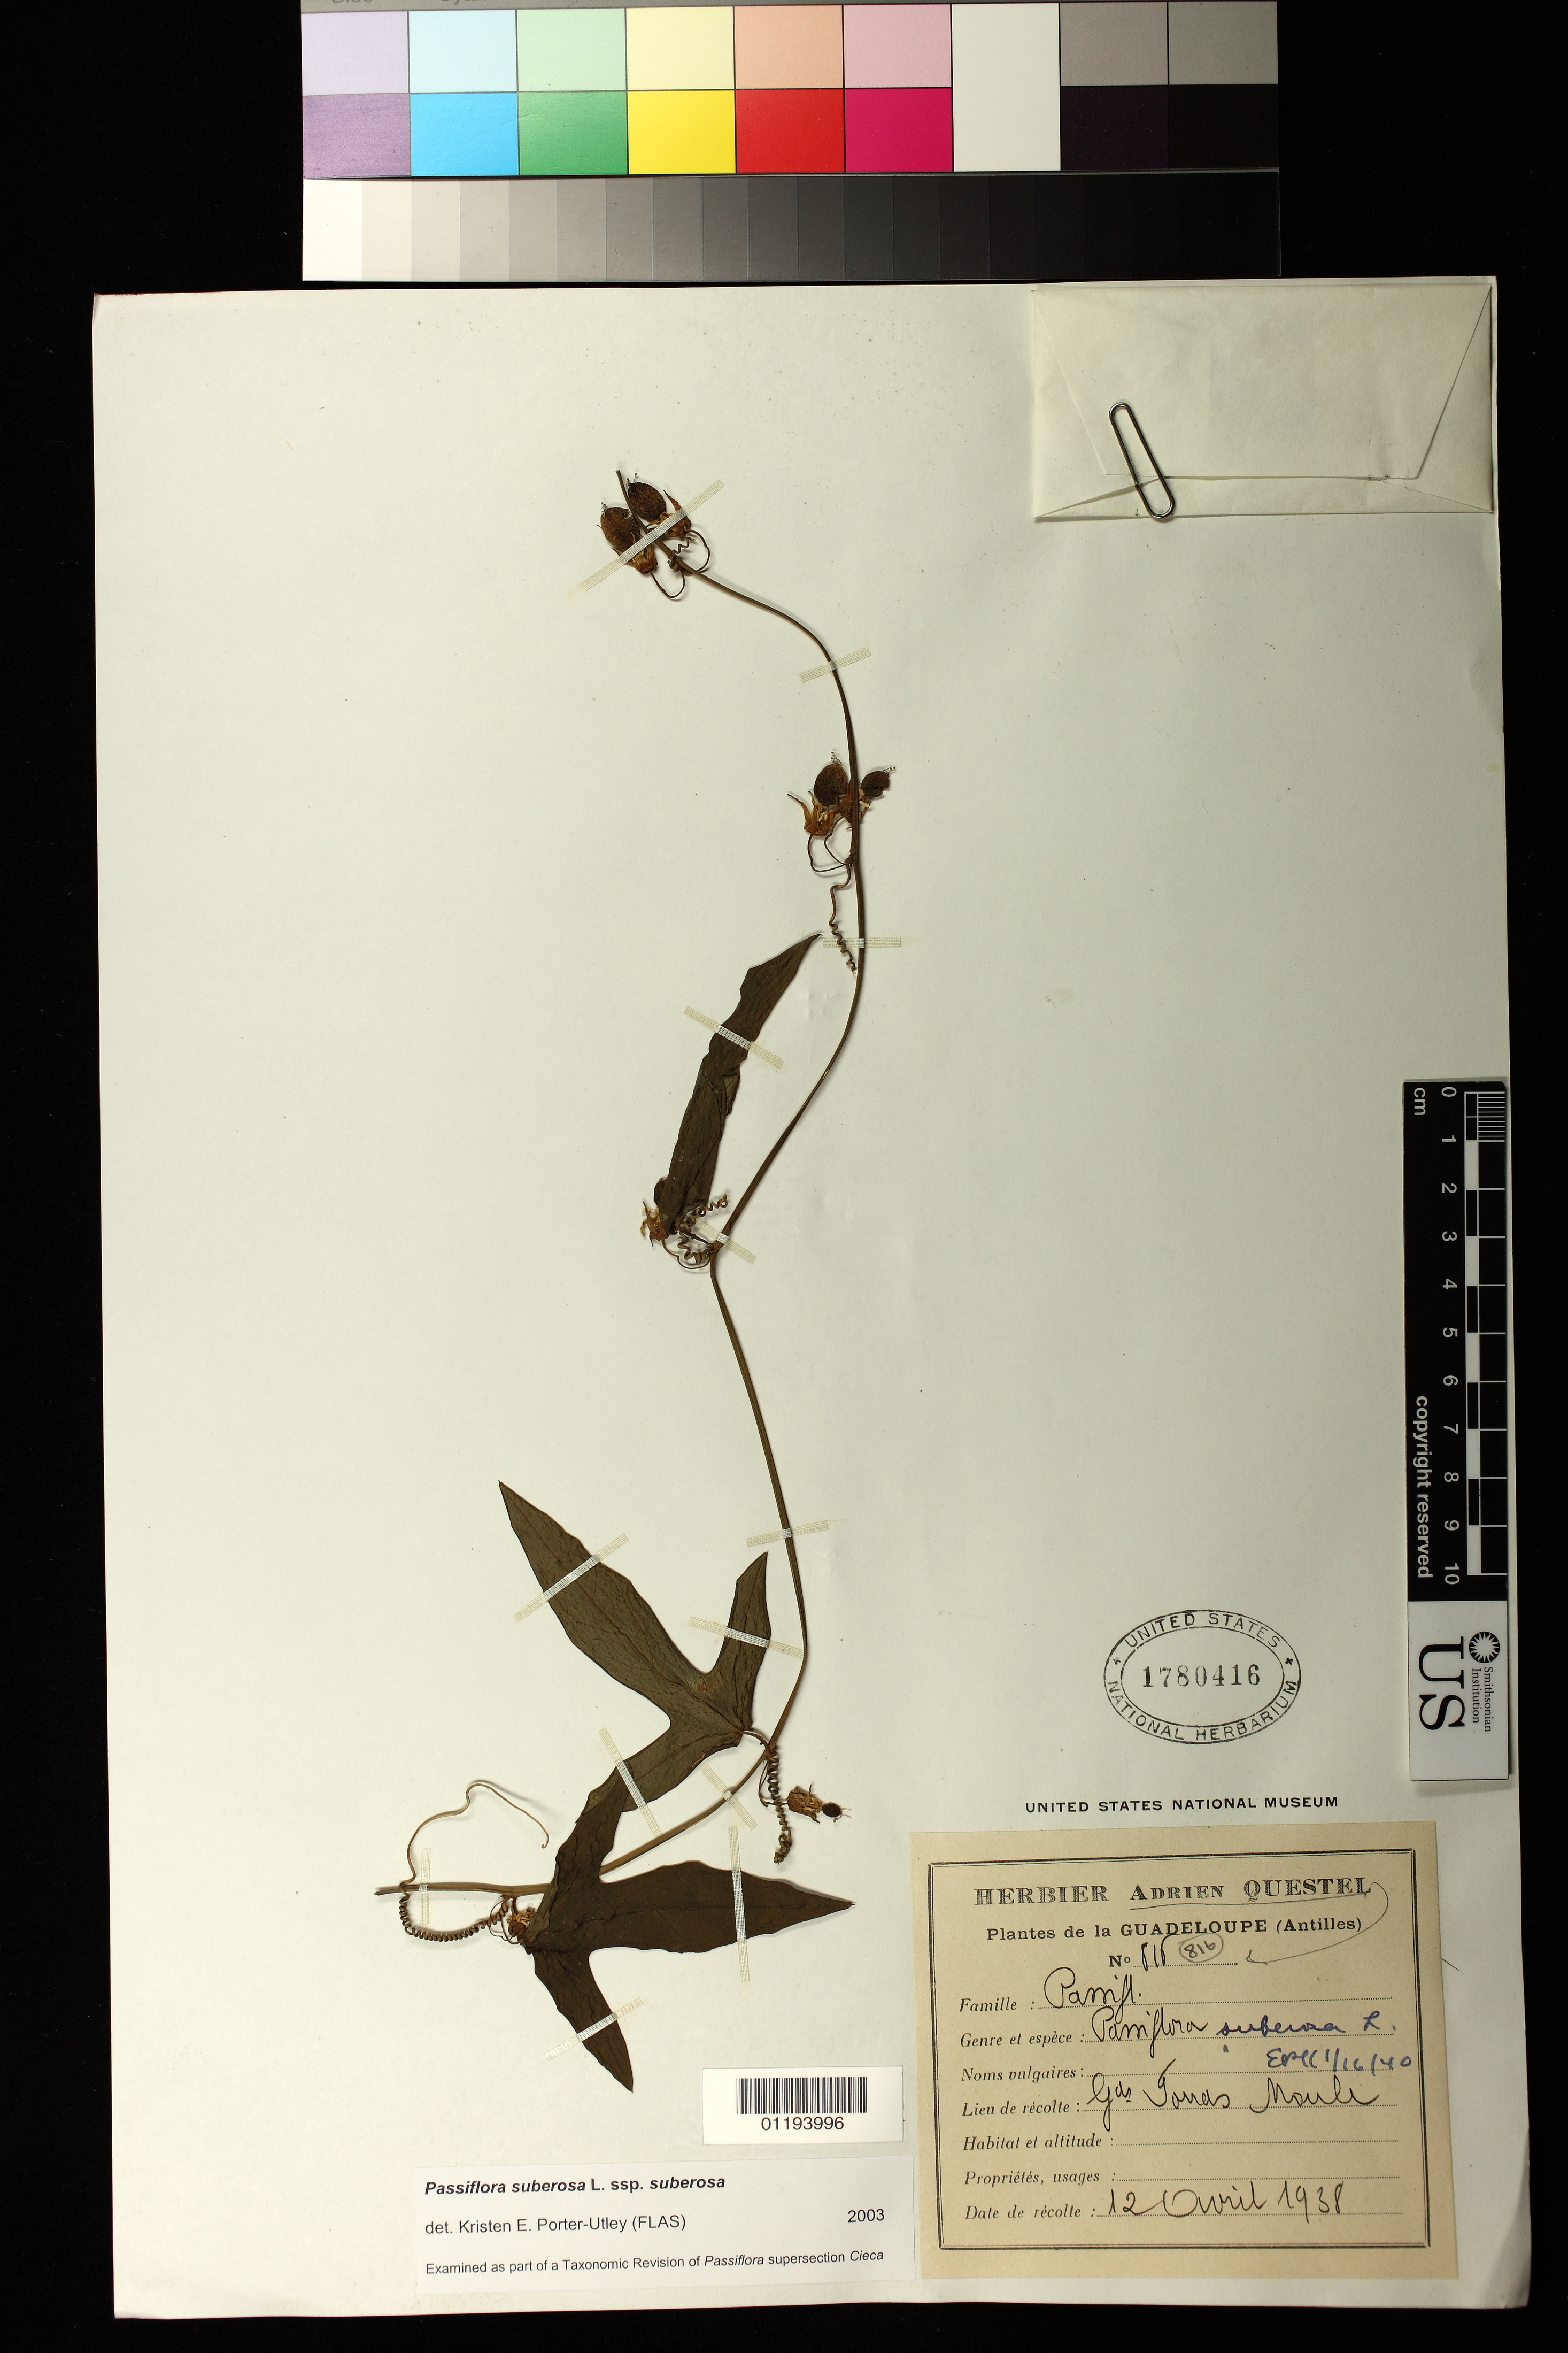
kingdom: Plantae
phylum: Tracheophyta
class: Magnoliopsida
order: Malpighiales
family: Passifloraceae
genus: Passiflora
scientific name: Passiflora suberosa subsp. suberosa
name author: L.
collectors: A. Questel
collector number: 816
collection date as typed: Apr 12 1938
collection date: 1938-04-12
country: Guadeloupe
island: Basse Terre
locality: Grande Jonas Moule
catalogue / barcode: US 1780416